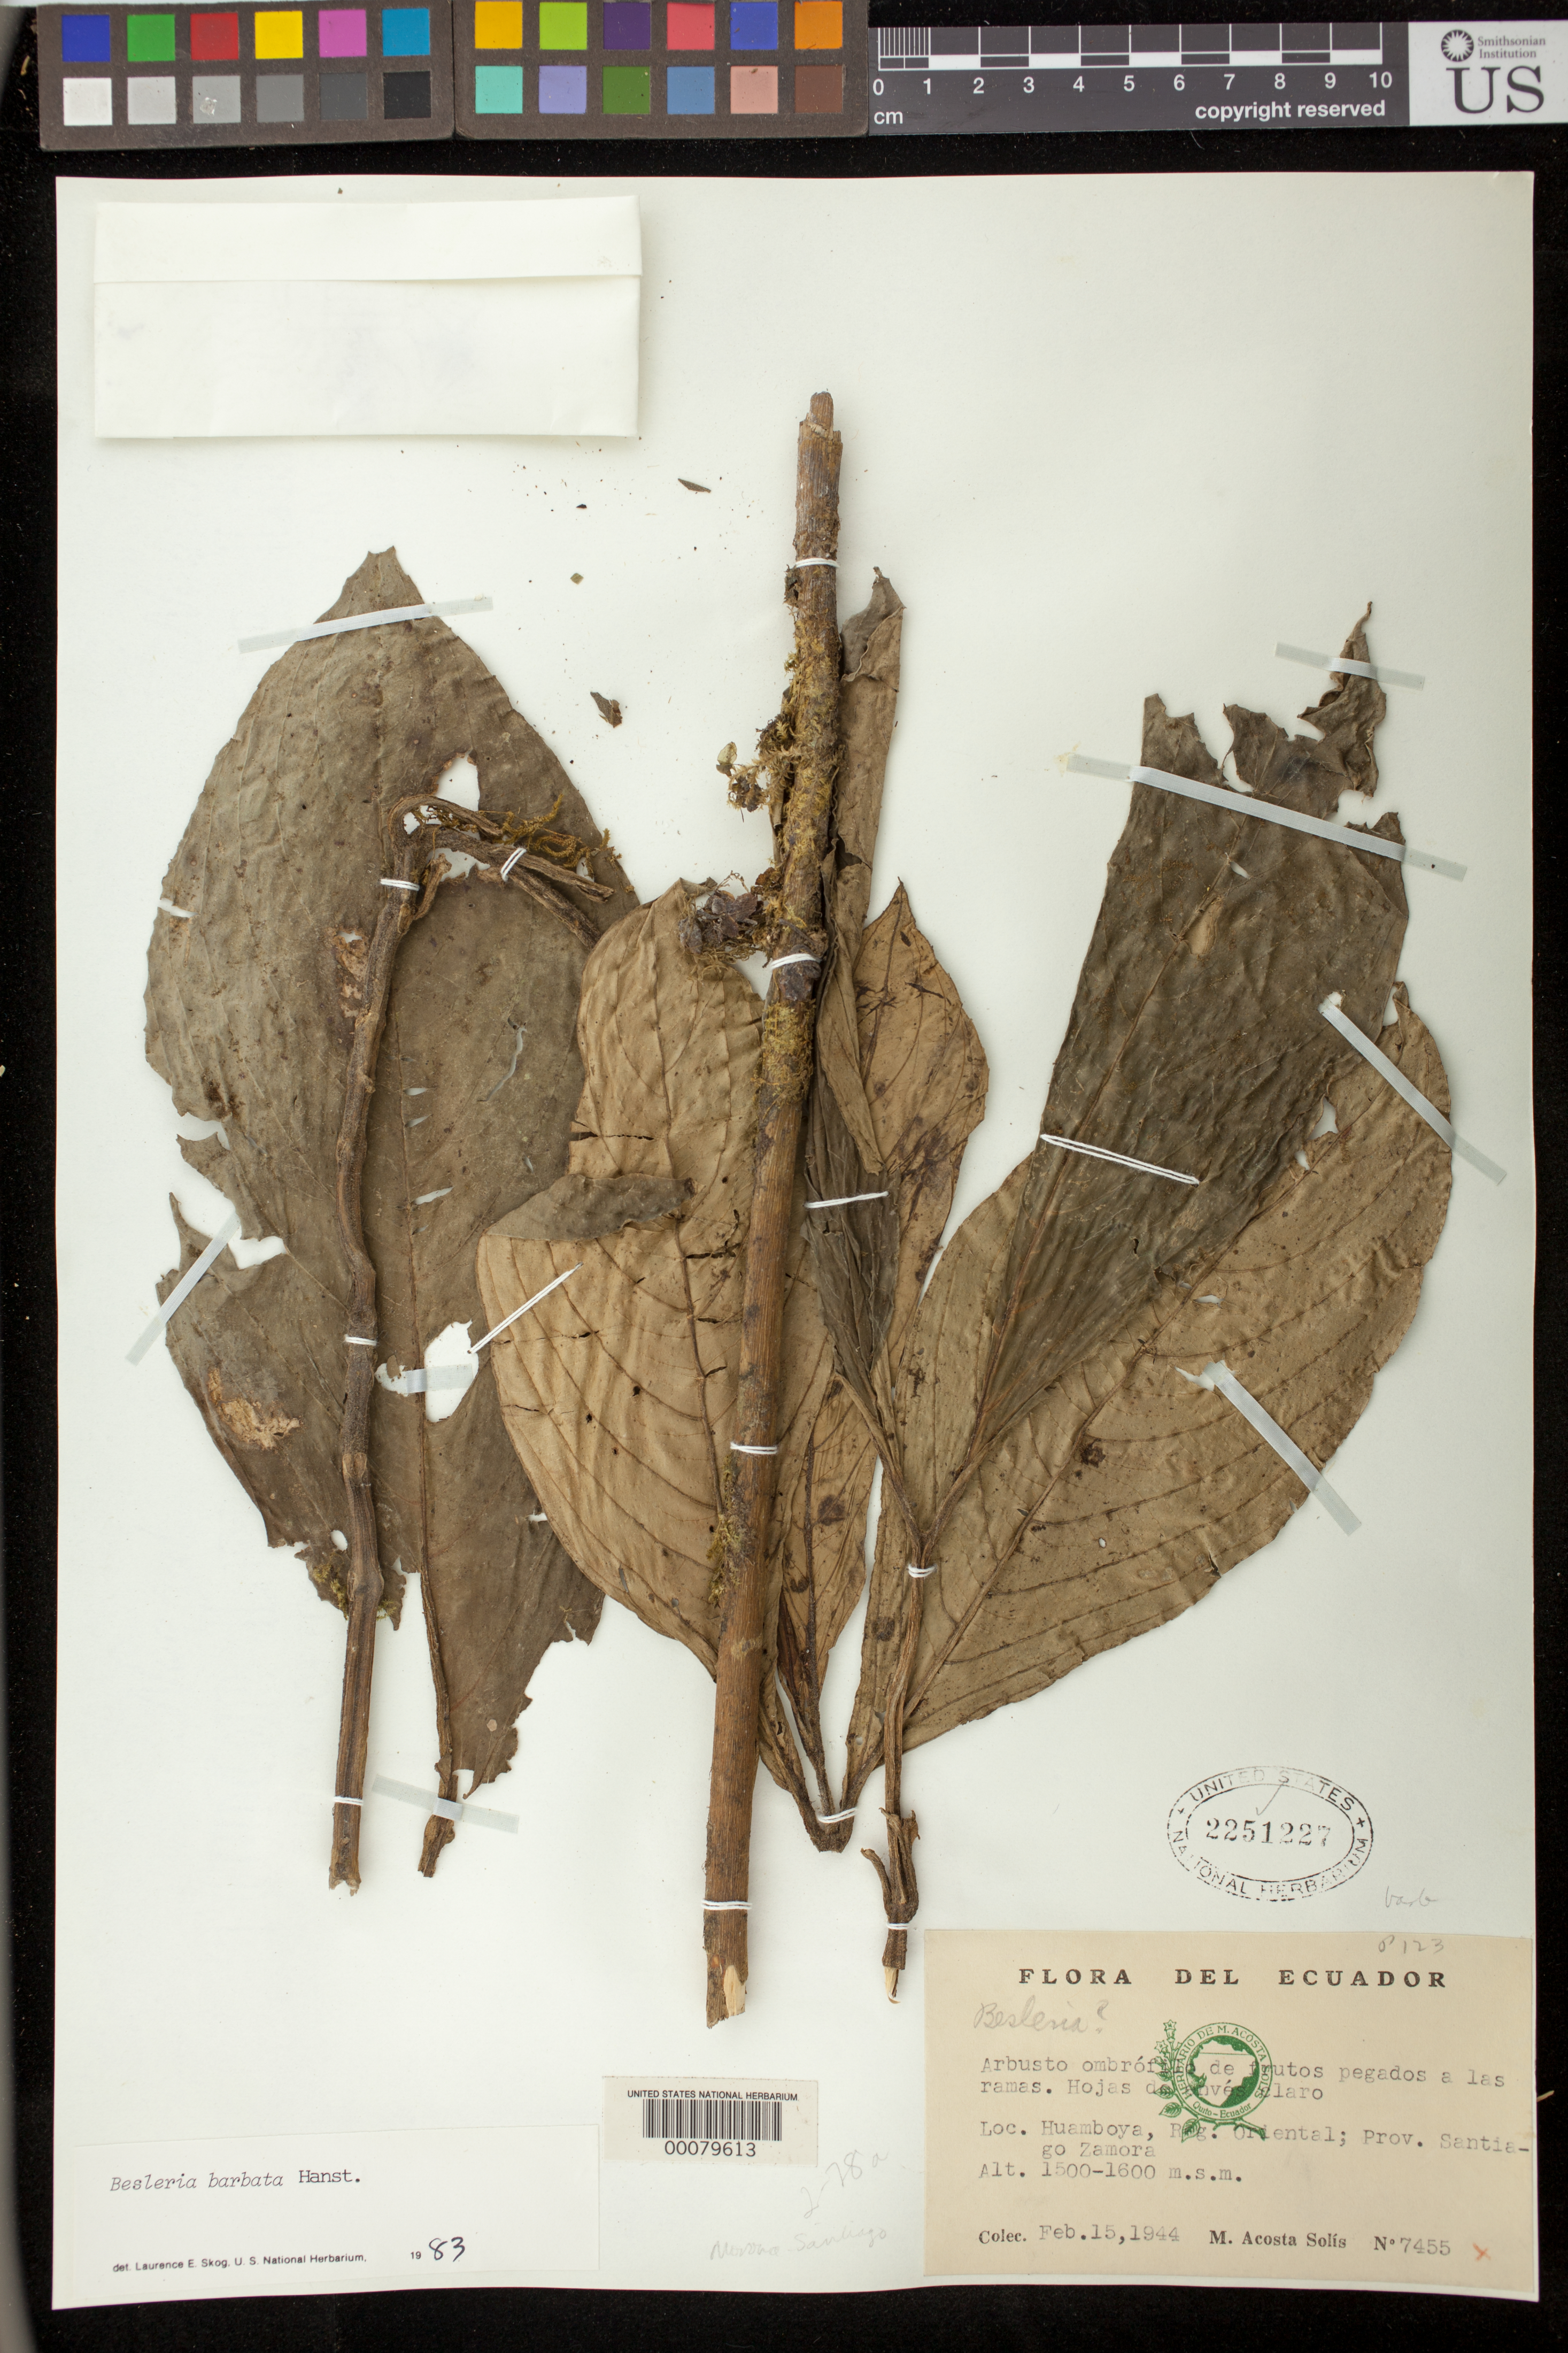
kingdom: Plantae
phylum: Tracheophyta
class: Magnoliopsida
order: Lamiales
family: Gesneriaceae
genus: Besleria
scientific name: Besleria barbata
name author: (Poepp.) Hanst.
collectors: M. Acosta Solis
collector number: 7455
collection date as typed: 15 Feb 1944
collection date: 1944-02-15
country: Ecuador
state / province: Morona-Santiago / Zamora-Chinchipe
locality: Loc. Huamboya, reg oriental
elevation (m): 1500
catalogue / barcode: US 2251227